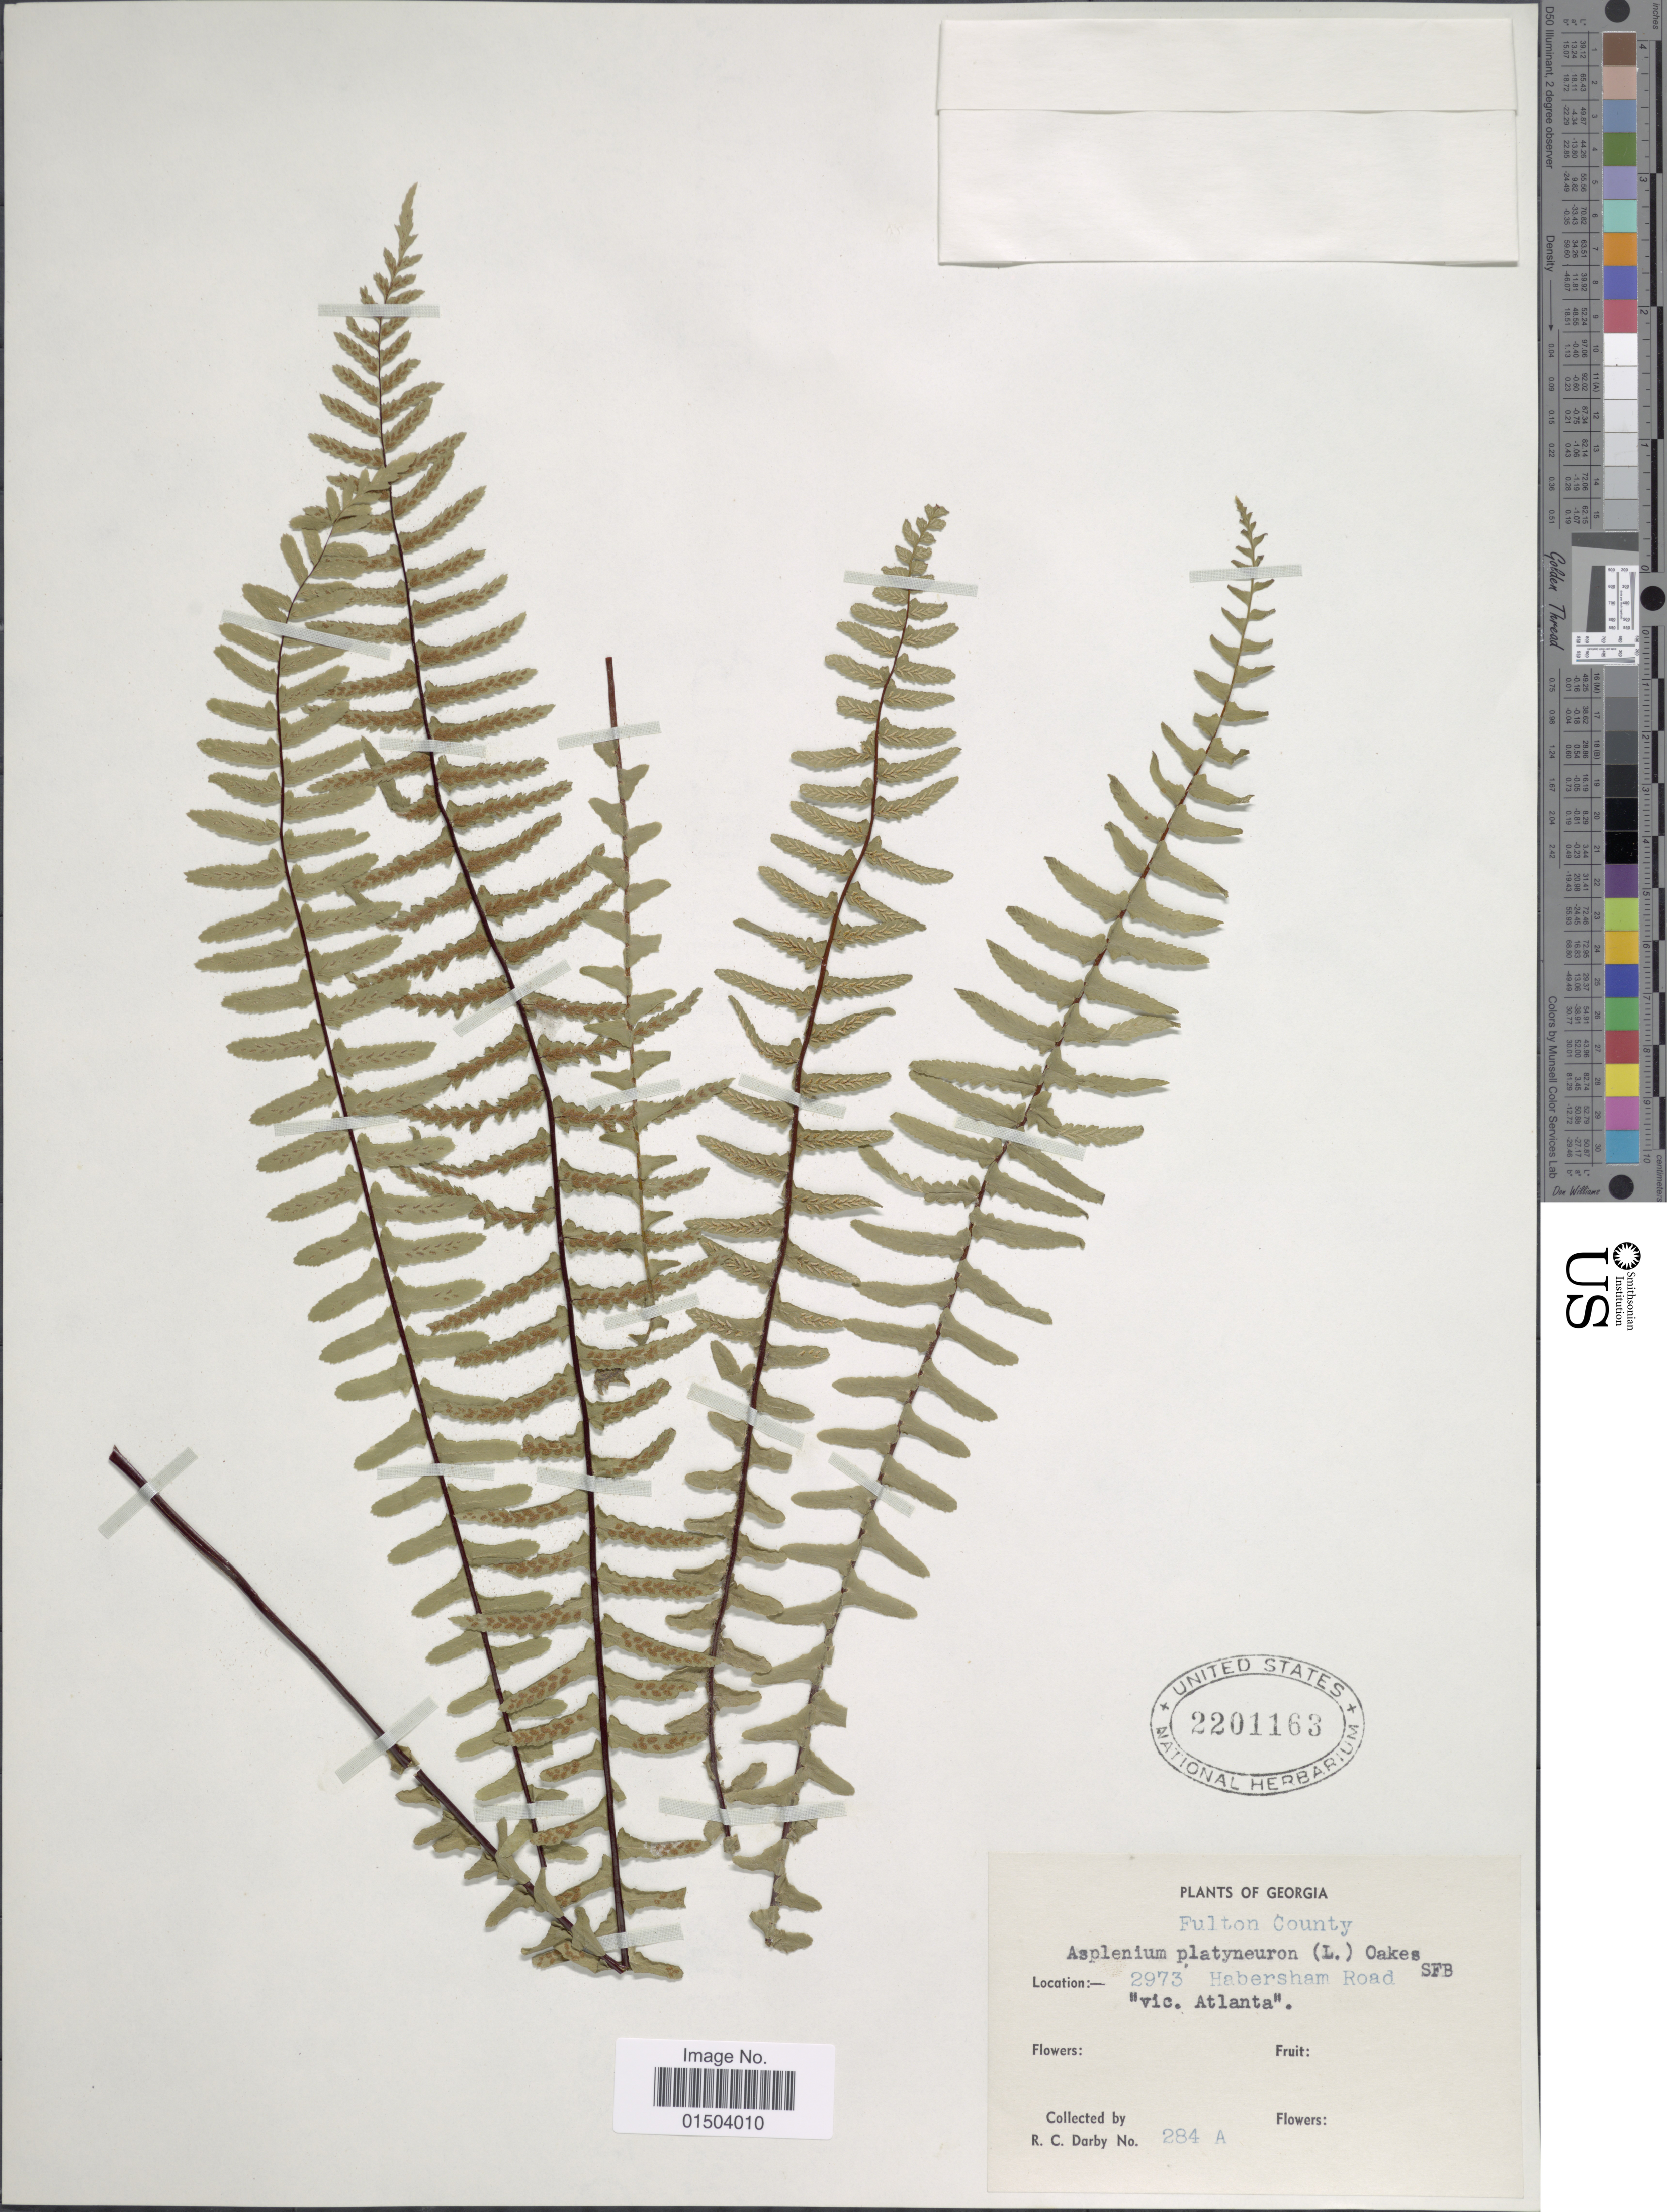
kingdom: Plantae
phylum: Tracheophyta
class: Polypodiopsida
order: Polypodiales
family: Aspleniaceae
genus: Asplenium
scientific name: Asplenium platyneuron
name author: (L.) Britton, Stearns & Poggenb.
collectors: R. Darby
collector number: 284 A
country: United States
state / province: Georgia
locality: Fulton County. 2973 Habersham Road SFB "vic. Atlanta".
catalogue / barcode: US 2201163